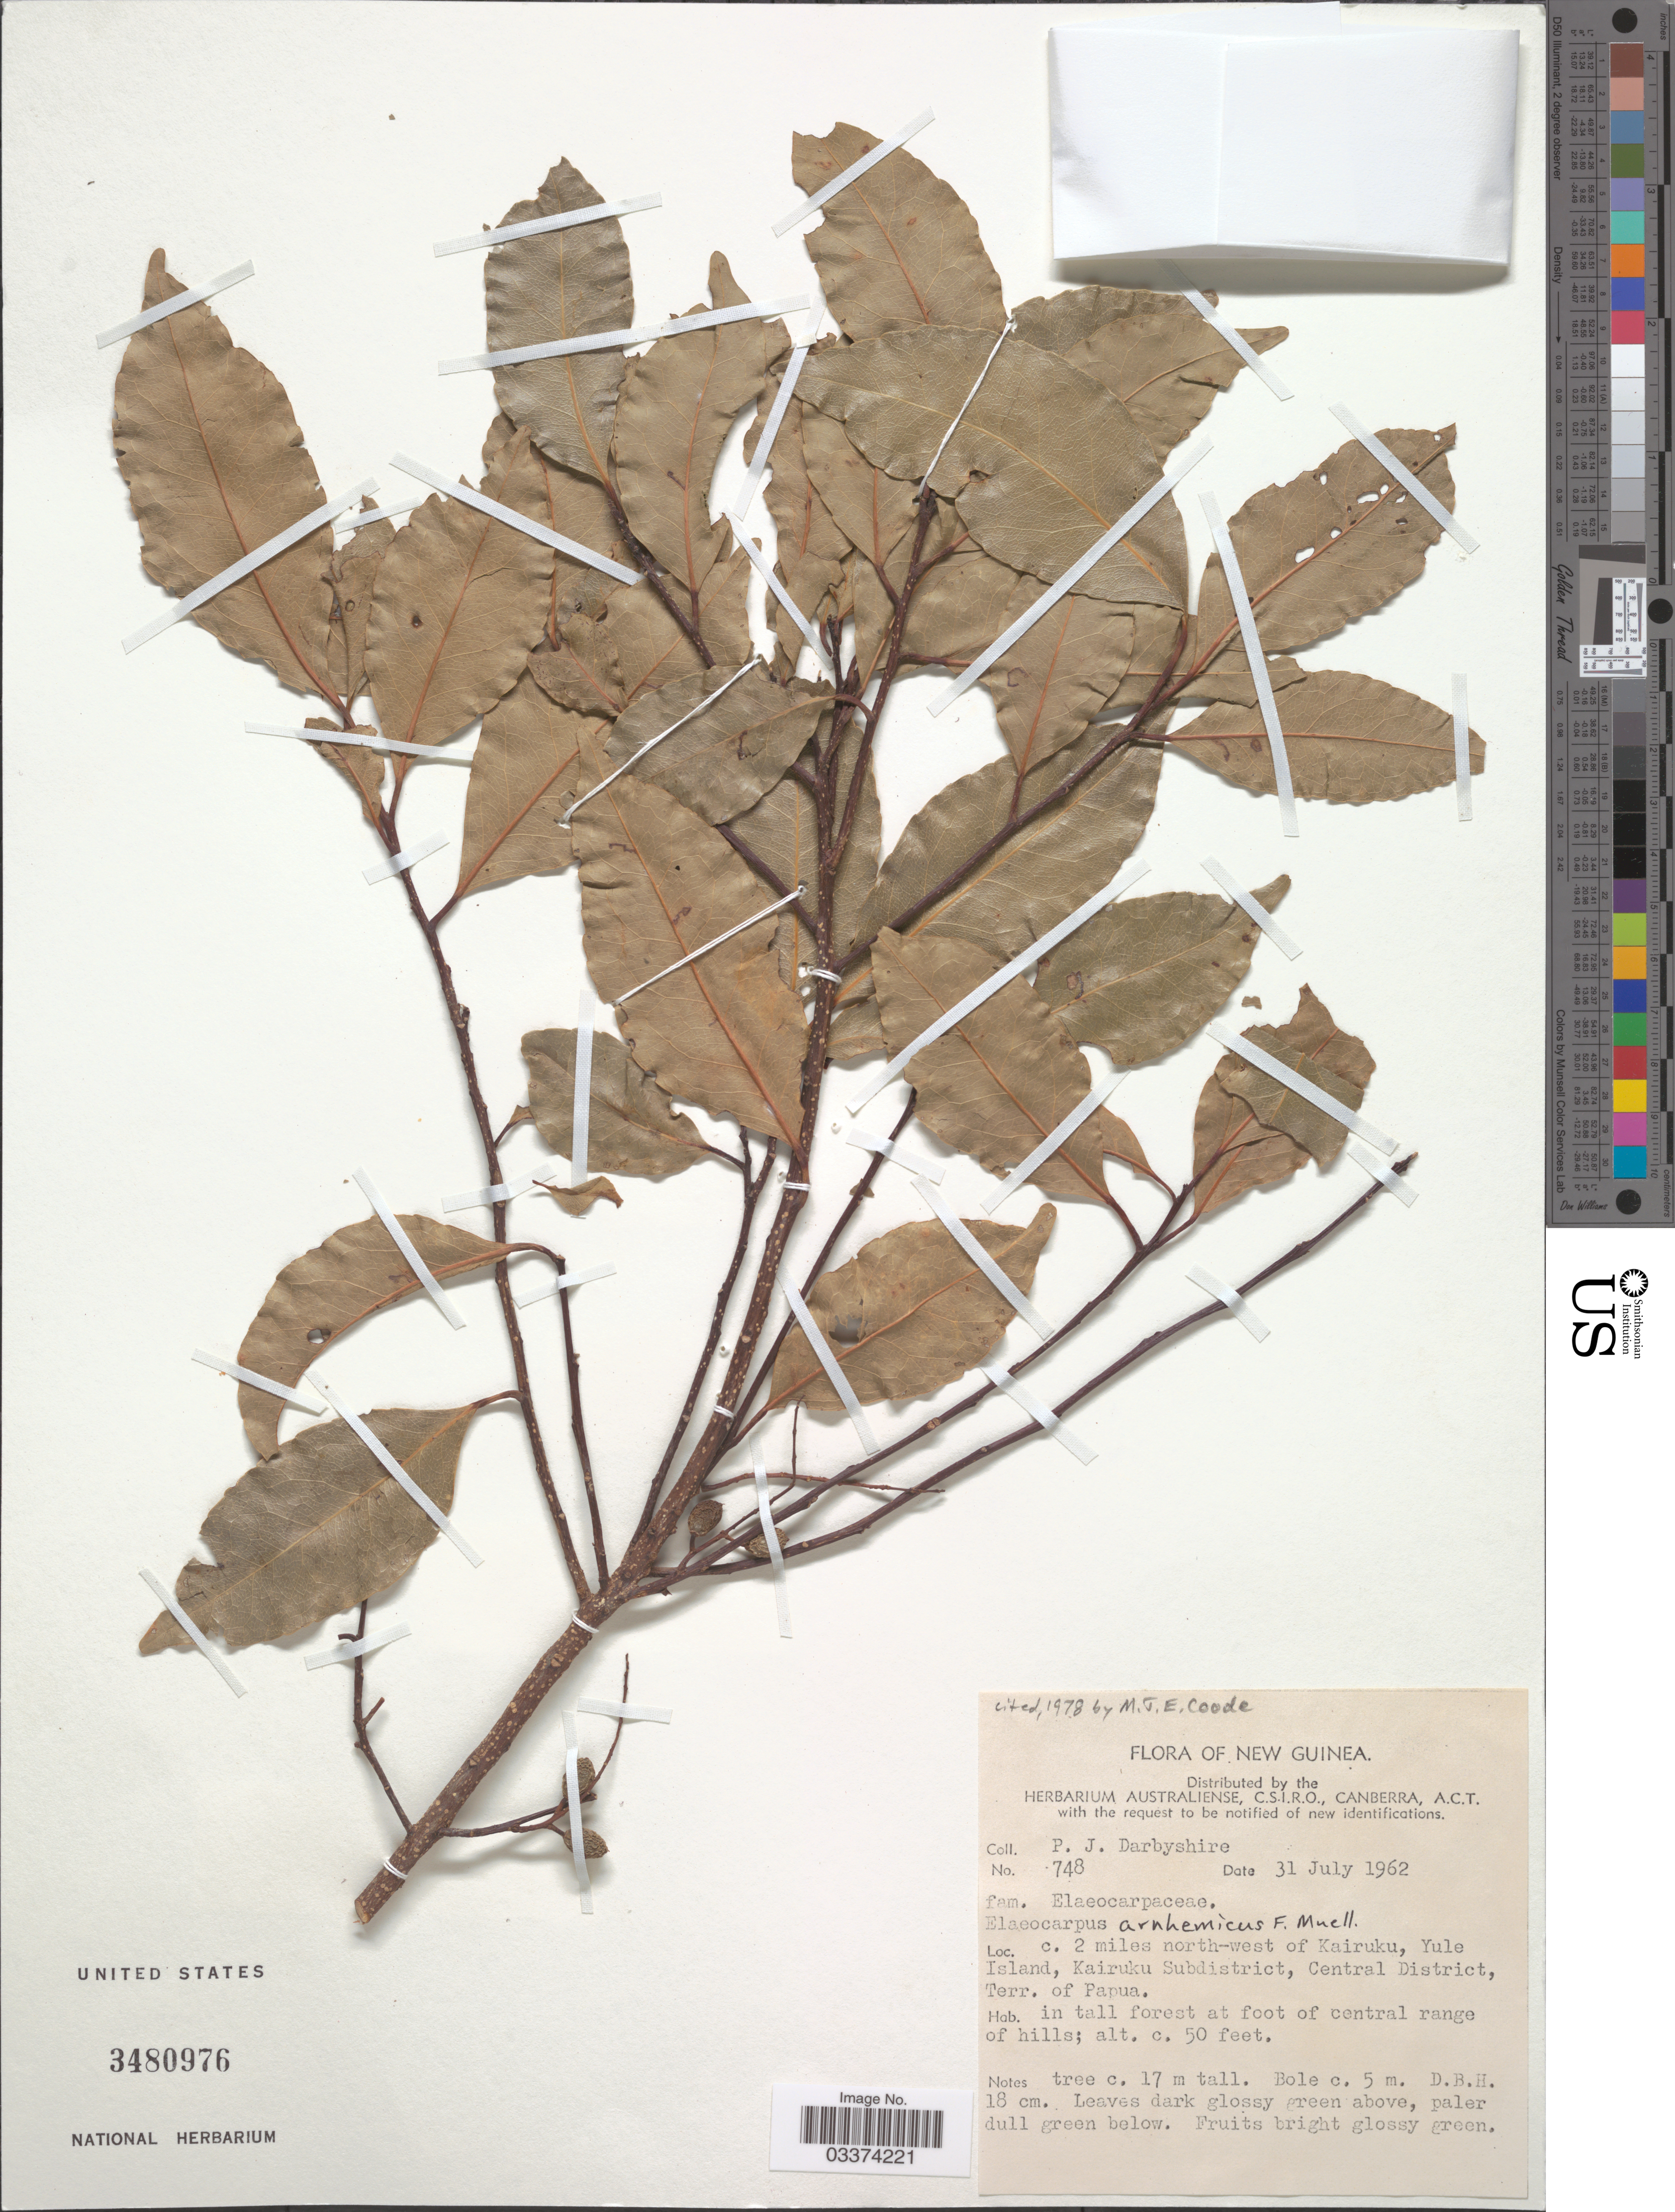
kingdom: Plantae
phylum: Tracheophyta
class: Magnoliopsida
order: Oxalidales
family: Elaeocarpaceae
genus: Elaeocarpus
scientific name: Elaeocarpus arnhemicus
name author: F. Muell.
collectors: P. Darbyshire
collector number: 748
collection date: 1962-07-31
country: Papua New Guinea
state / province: Central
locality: New Guinea. C. 2 miles north-west of Kairuku, Yule Island, Kairuku Subdistrict, Central District, Terr. of Papua.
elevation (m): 15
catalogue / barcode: US 3480976